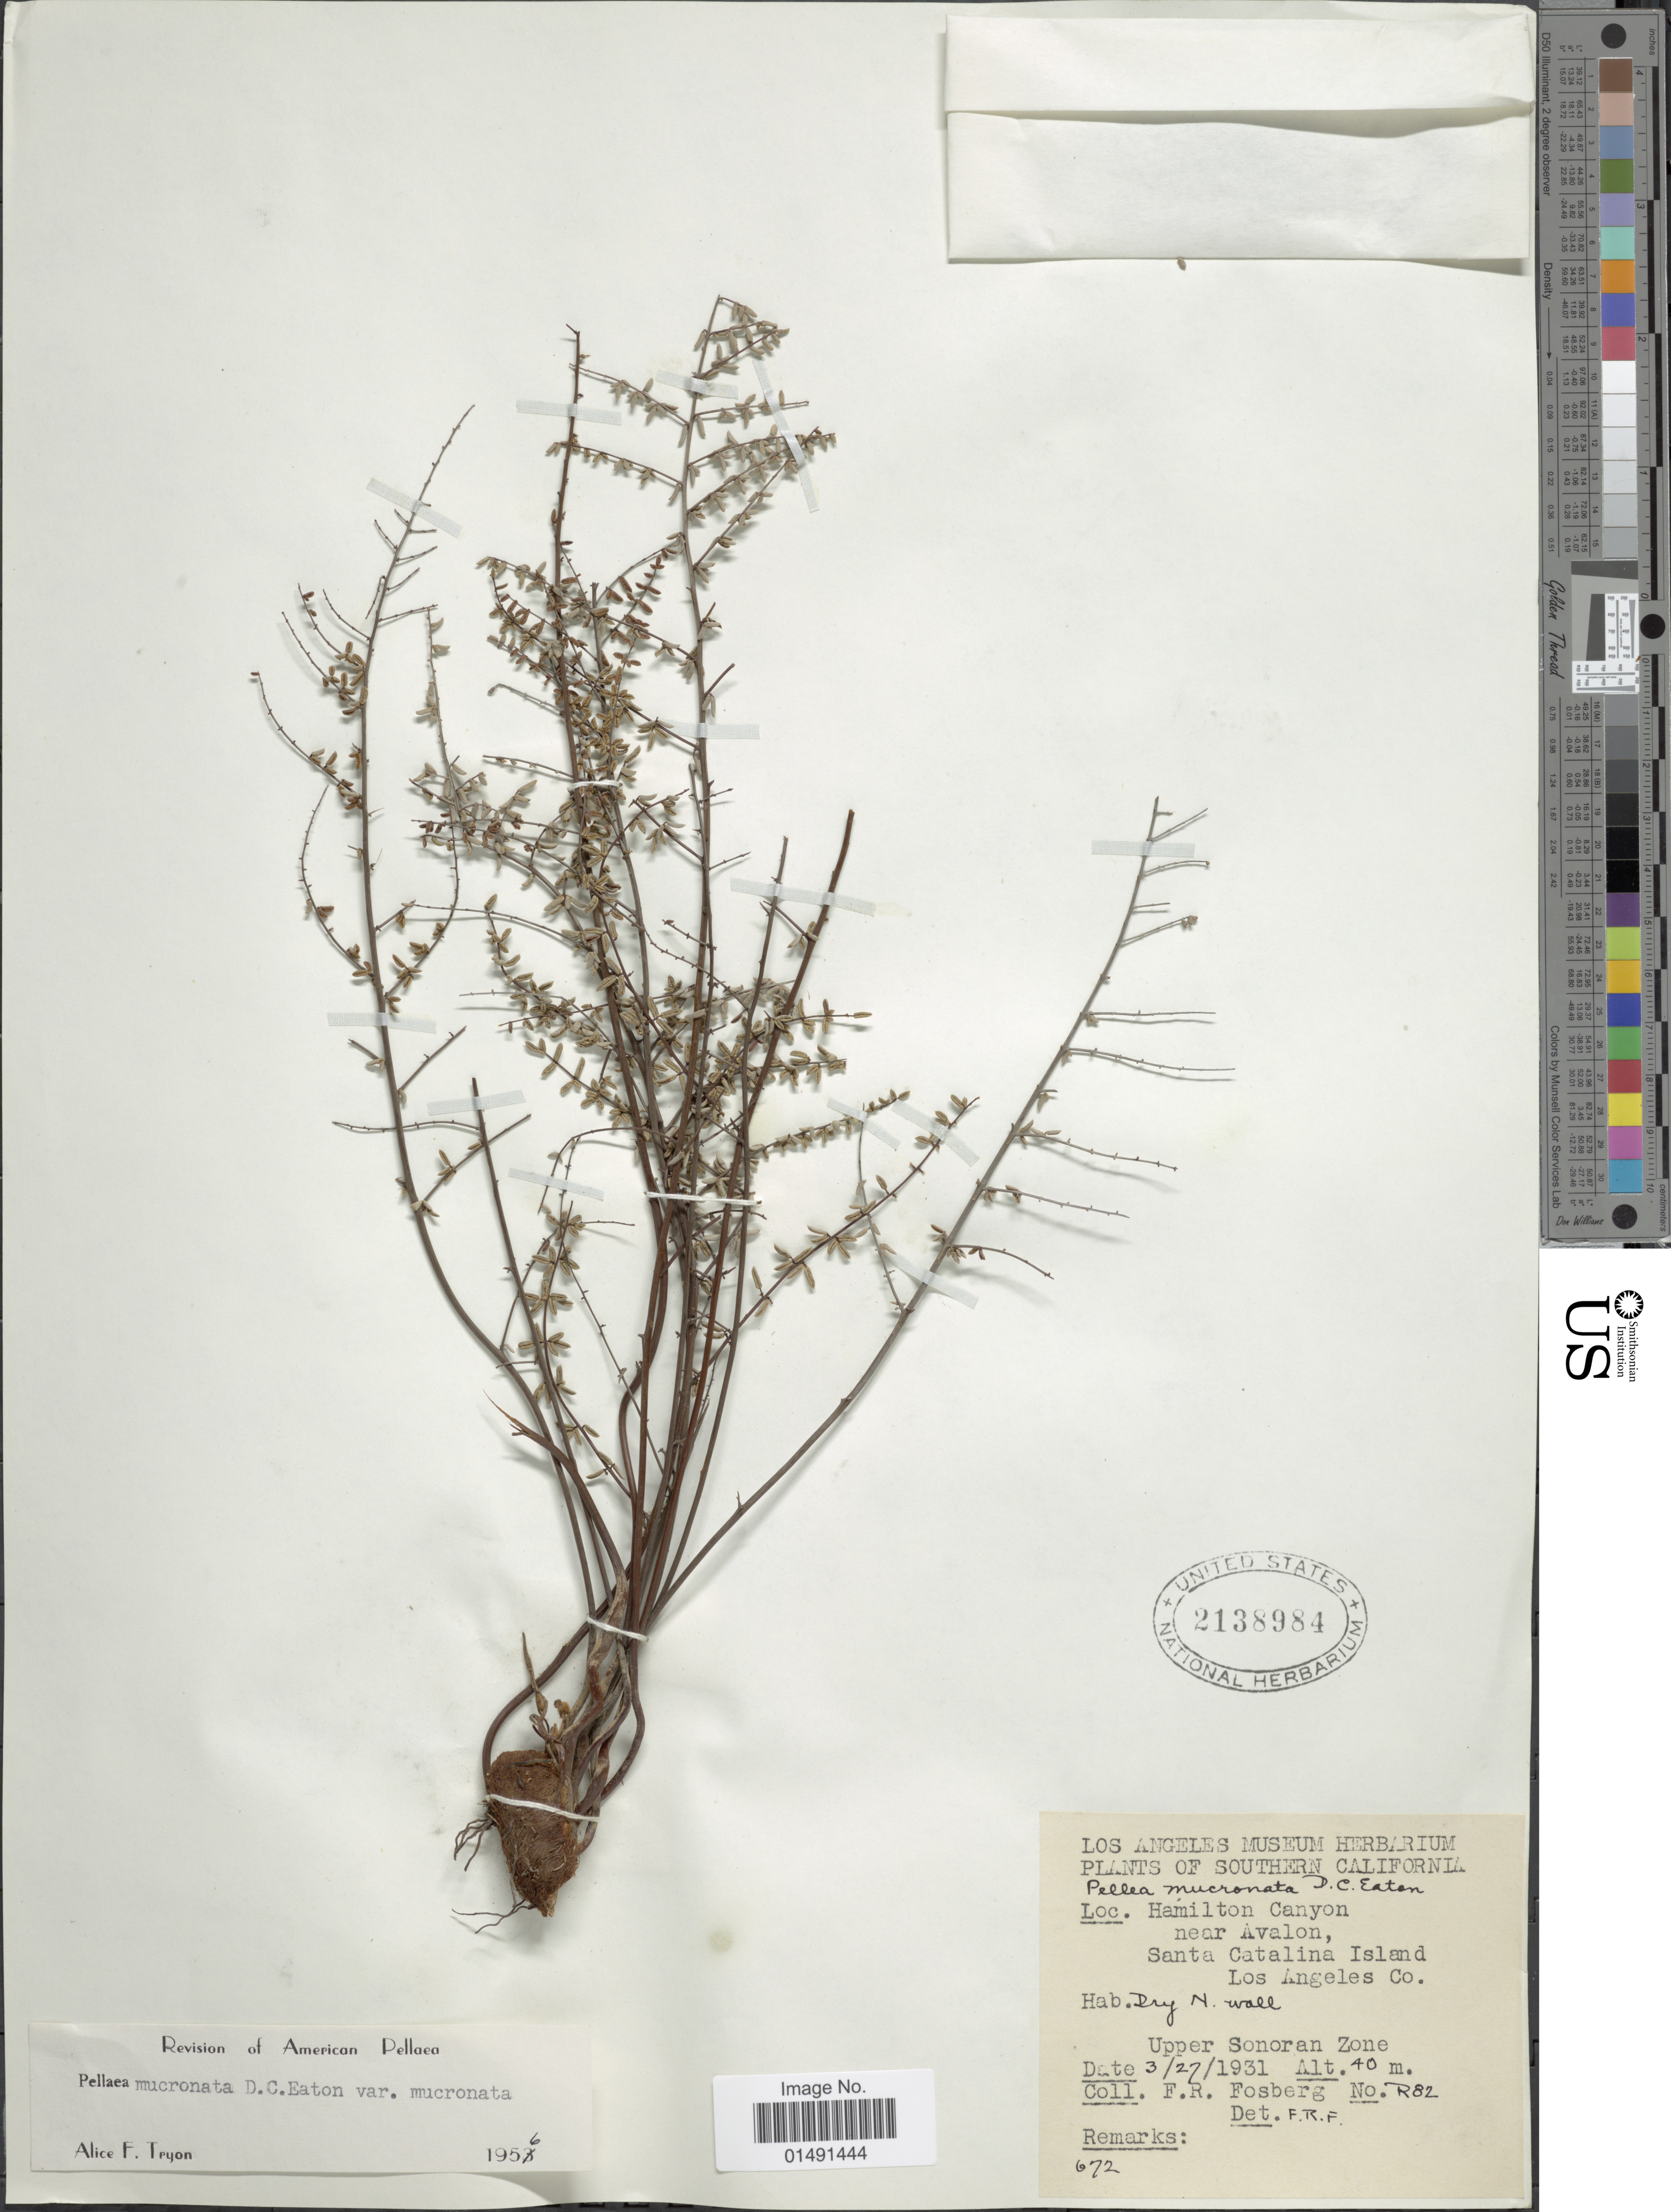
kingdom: Plantae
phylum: Tracheophyta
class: Polypodiopsida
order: Polypodiales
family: Pteridaceae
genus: Pellaea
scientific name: Pellaea mucronata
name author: (D.C. Eaton) D.C. Eaton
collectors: F. R. Fosberg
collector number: R82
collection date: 1931-03-27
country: United States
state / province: California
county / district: Los Angeles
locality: Southern California, Hamilton Canyon near Avalon, Santa Catalina Island Los Angeles Co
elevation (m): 40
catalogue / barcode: US 2138984